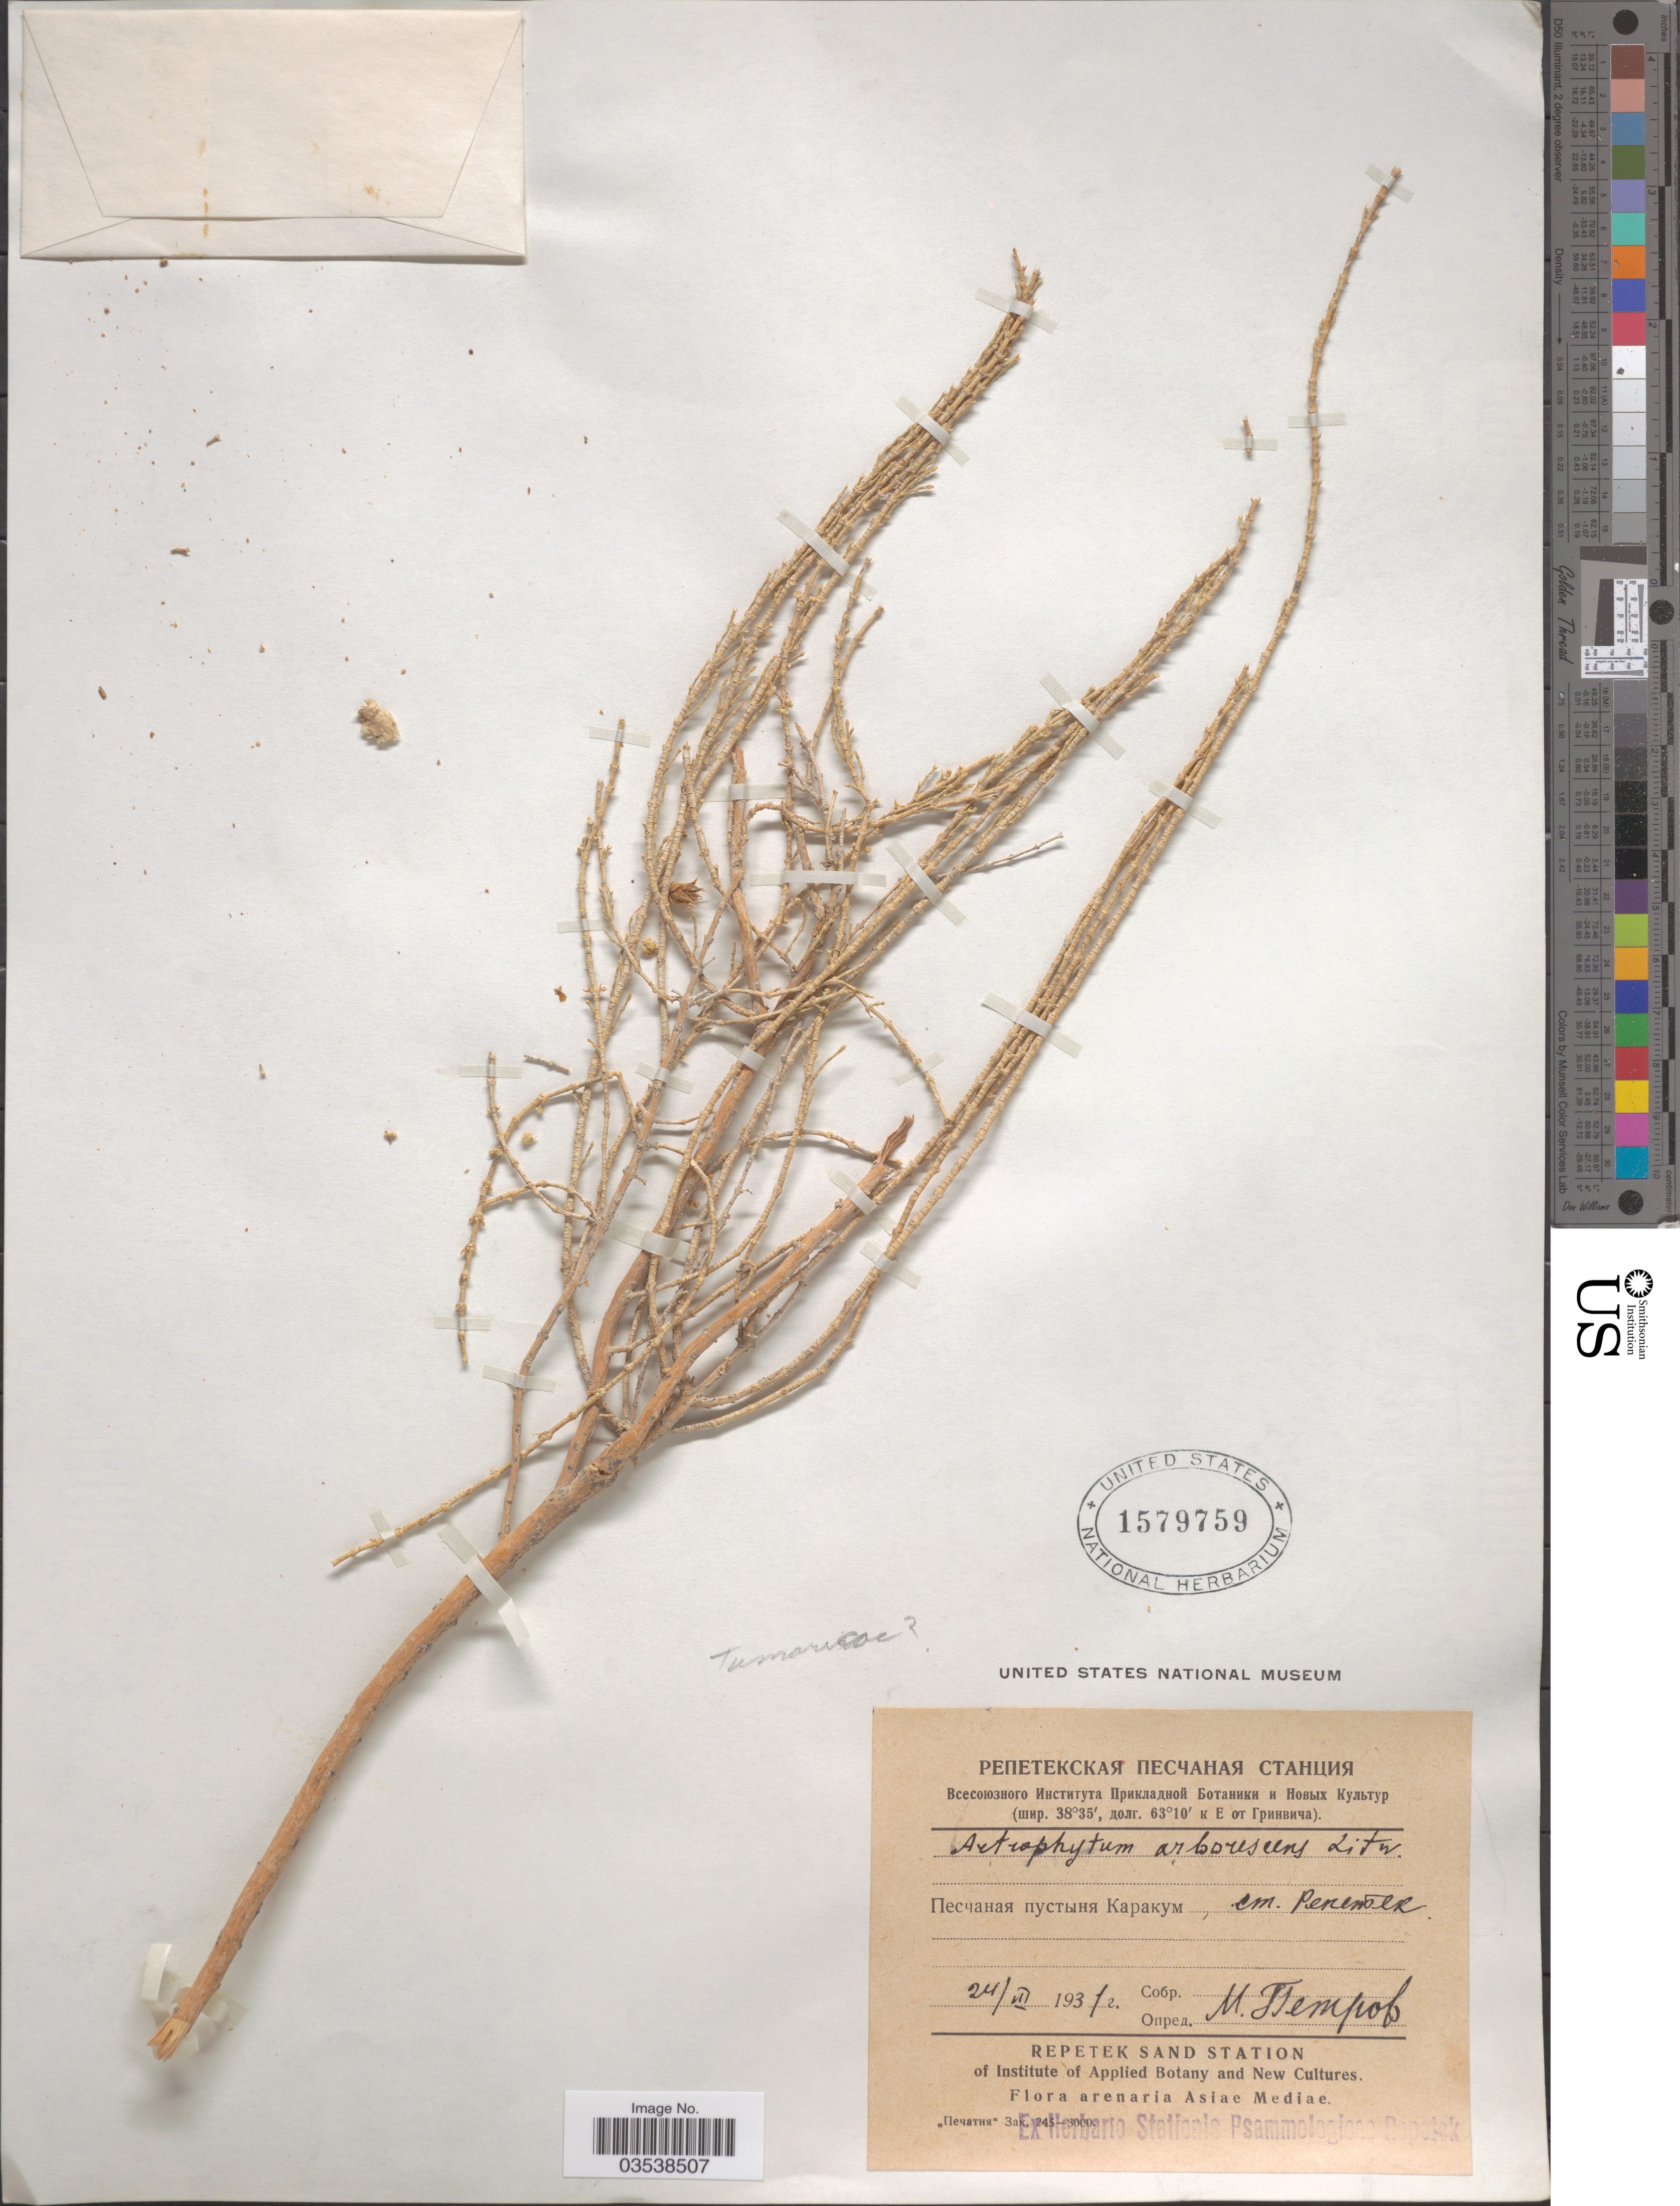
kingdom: Plantae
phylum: Tracheophyta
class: Magnoliopsida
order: Caryophyllales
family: Amaranthaceae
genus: Haloxylon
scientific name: Haloxylon persicum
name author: Bunge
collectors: M. Petrov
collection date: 1931-03-24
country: Turkmenistan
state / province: Lebap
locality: Repetek Station, Karakum Desert.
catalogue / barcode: US 1579759